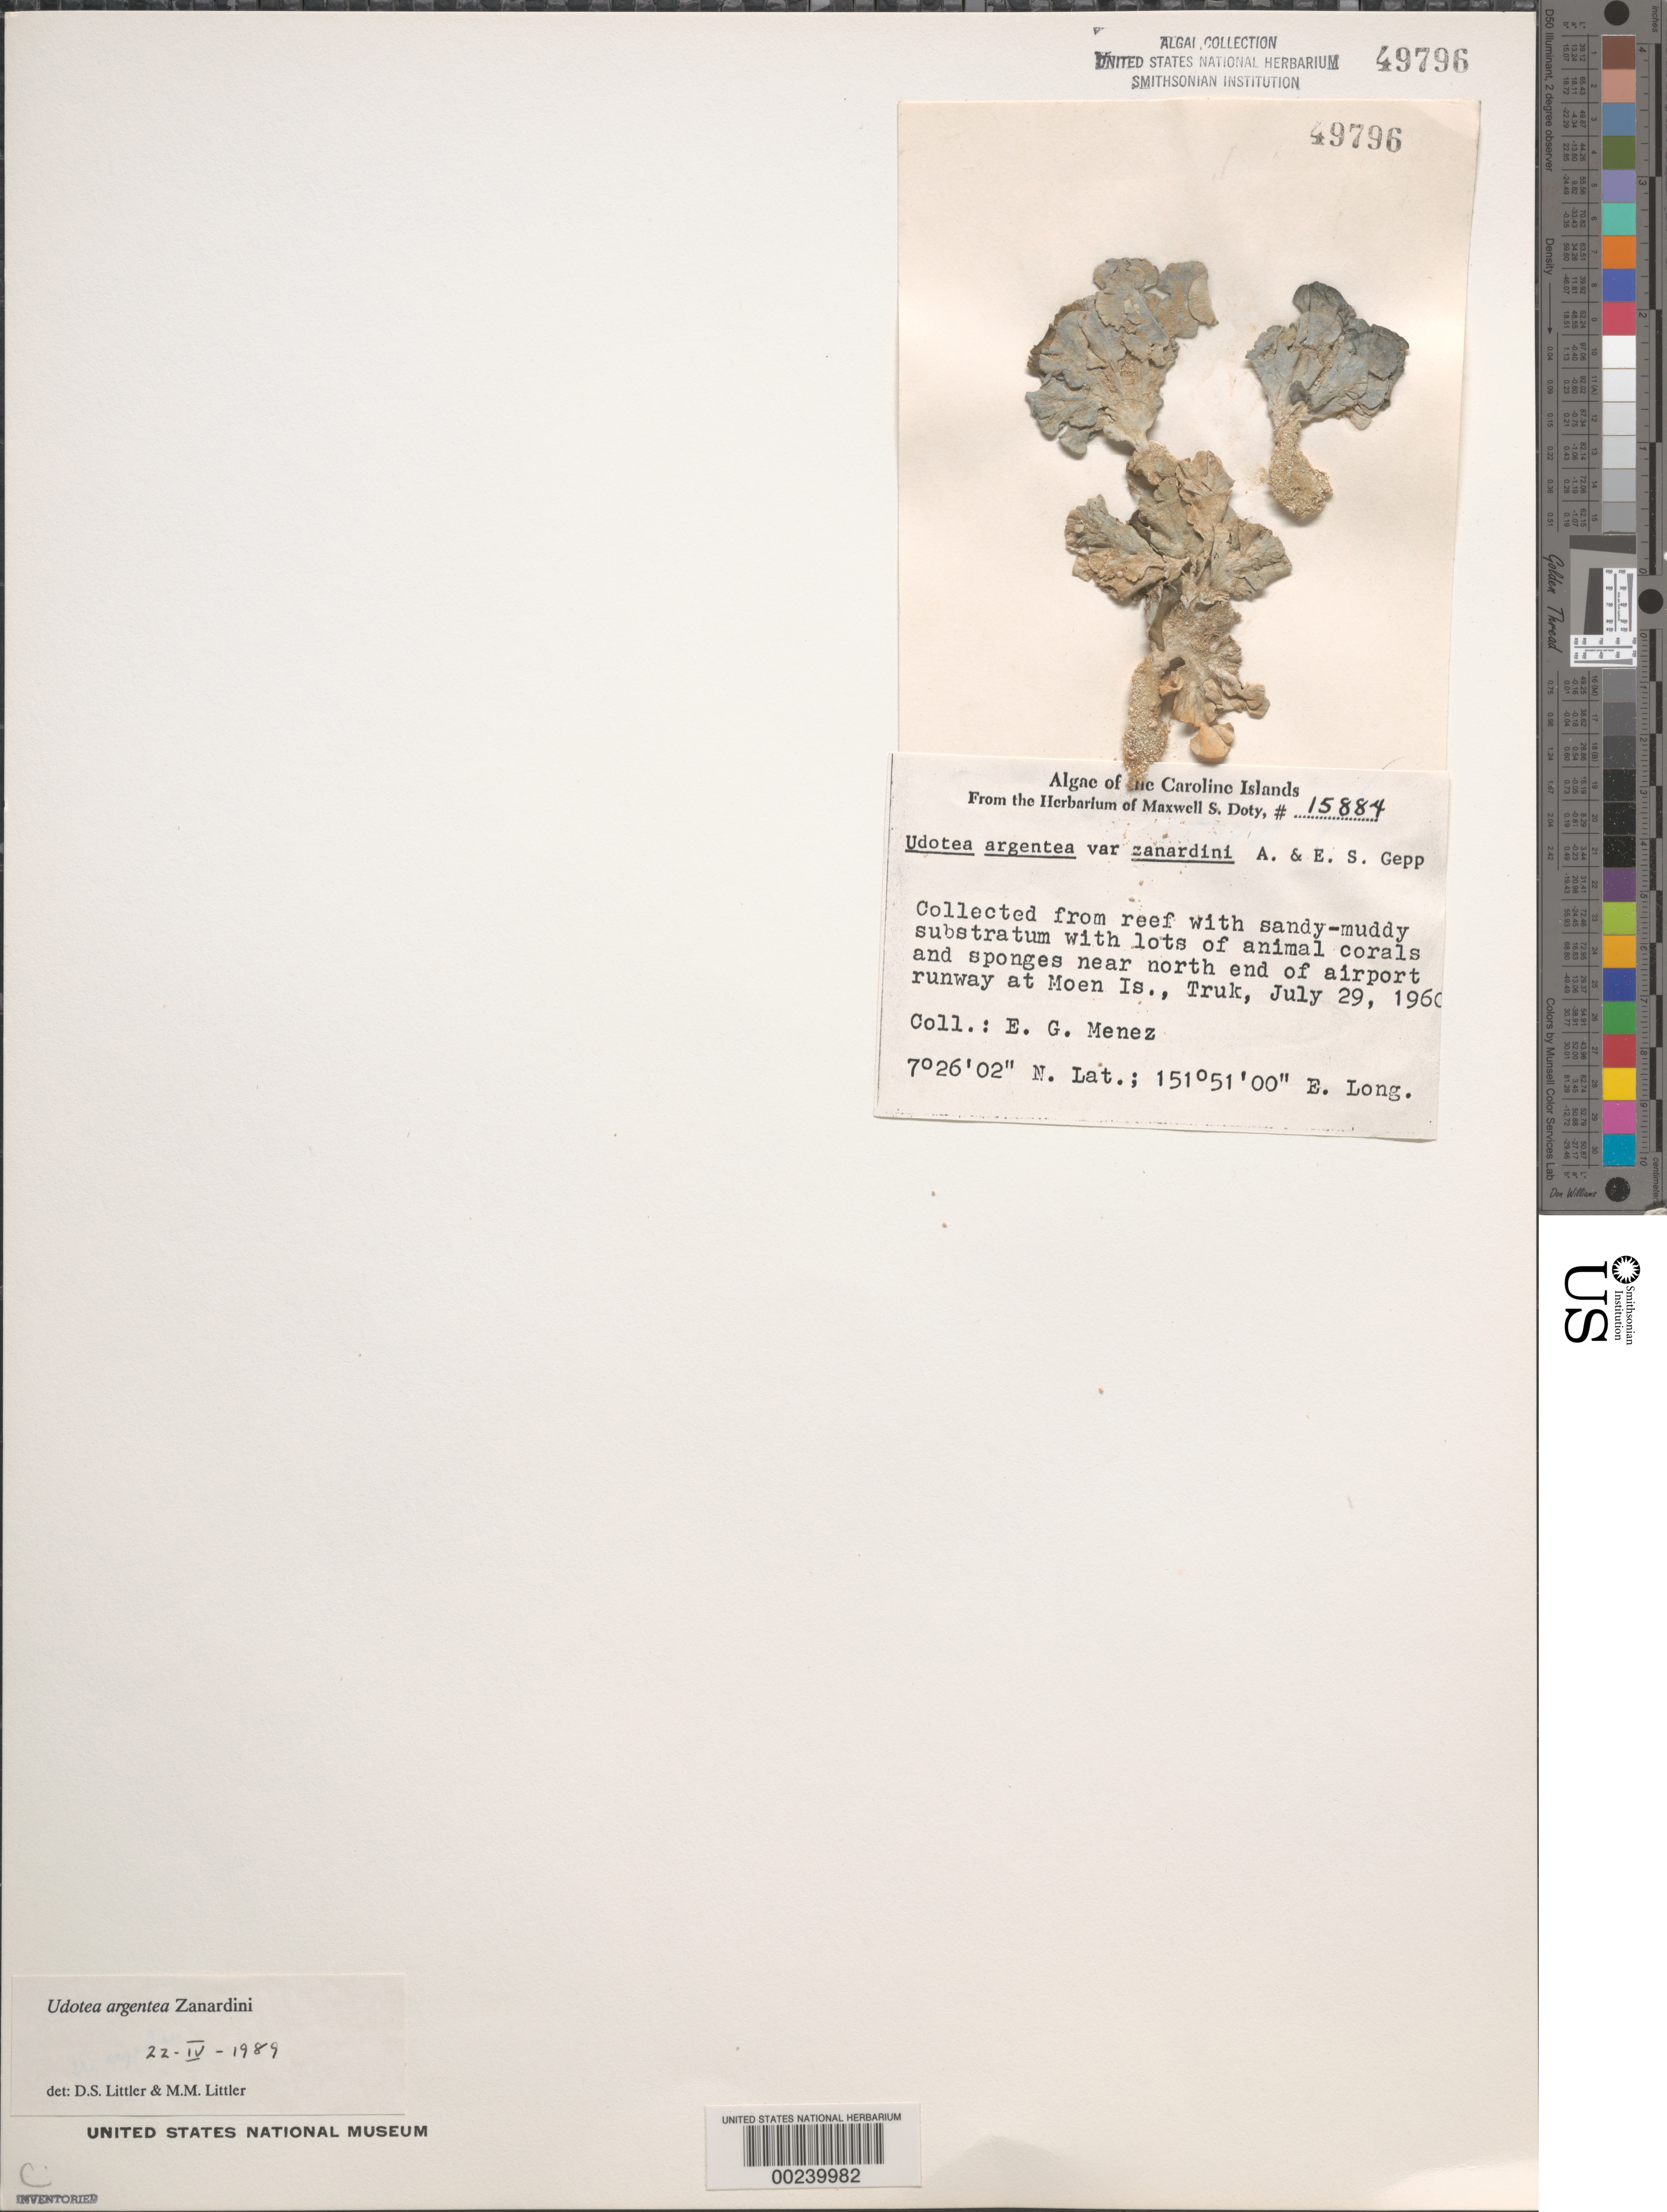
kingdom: Plantae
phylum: Chlorophyta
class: Ulvophyceae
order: Bryopsidales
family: Udoteaceae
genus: Udotea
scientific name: Udotea argentea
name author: Zanardini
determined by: Littler, D. S.; Littler, M. M.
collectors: Meñez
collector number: MSD 15884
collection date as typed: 29 Jul 1960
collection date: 1960-07-29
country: Micronesia, Federated States of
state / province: Truk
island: Moen [Wono]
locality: Near north end of airport runway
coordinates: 7 26' 02" N, 151 51' 00" E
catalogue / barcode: US 49796